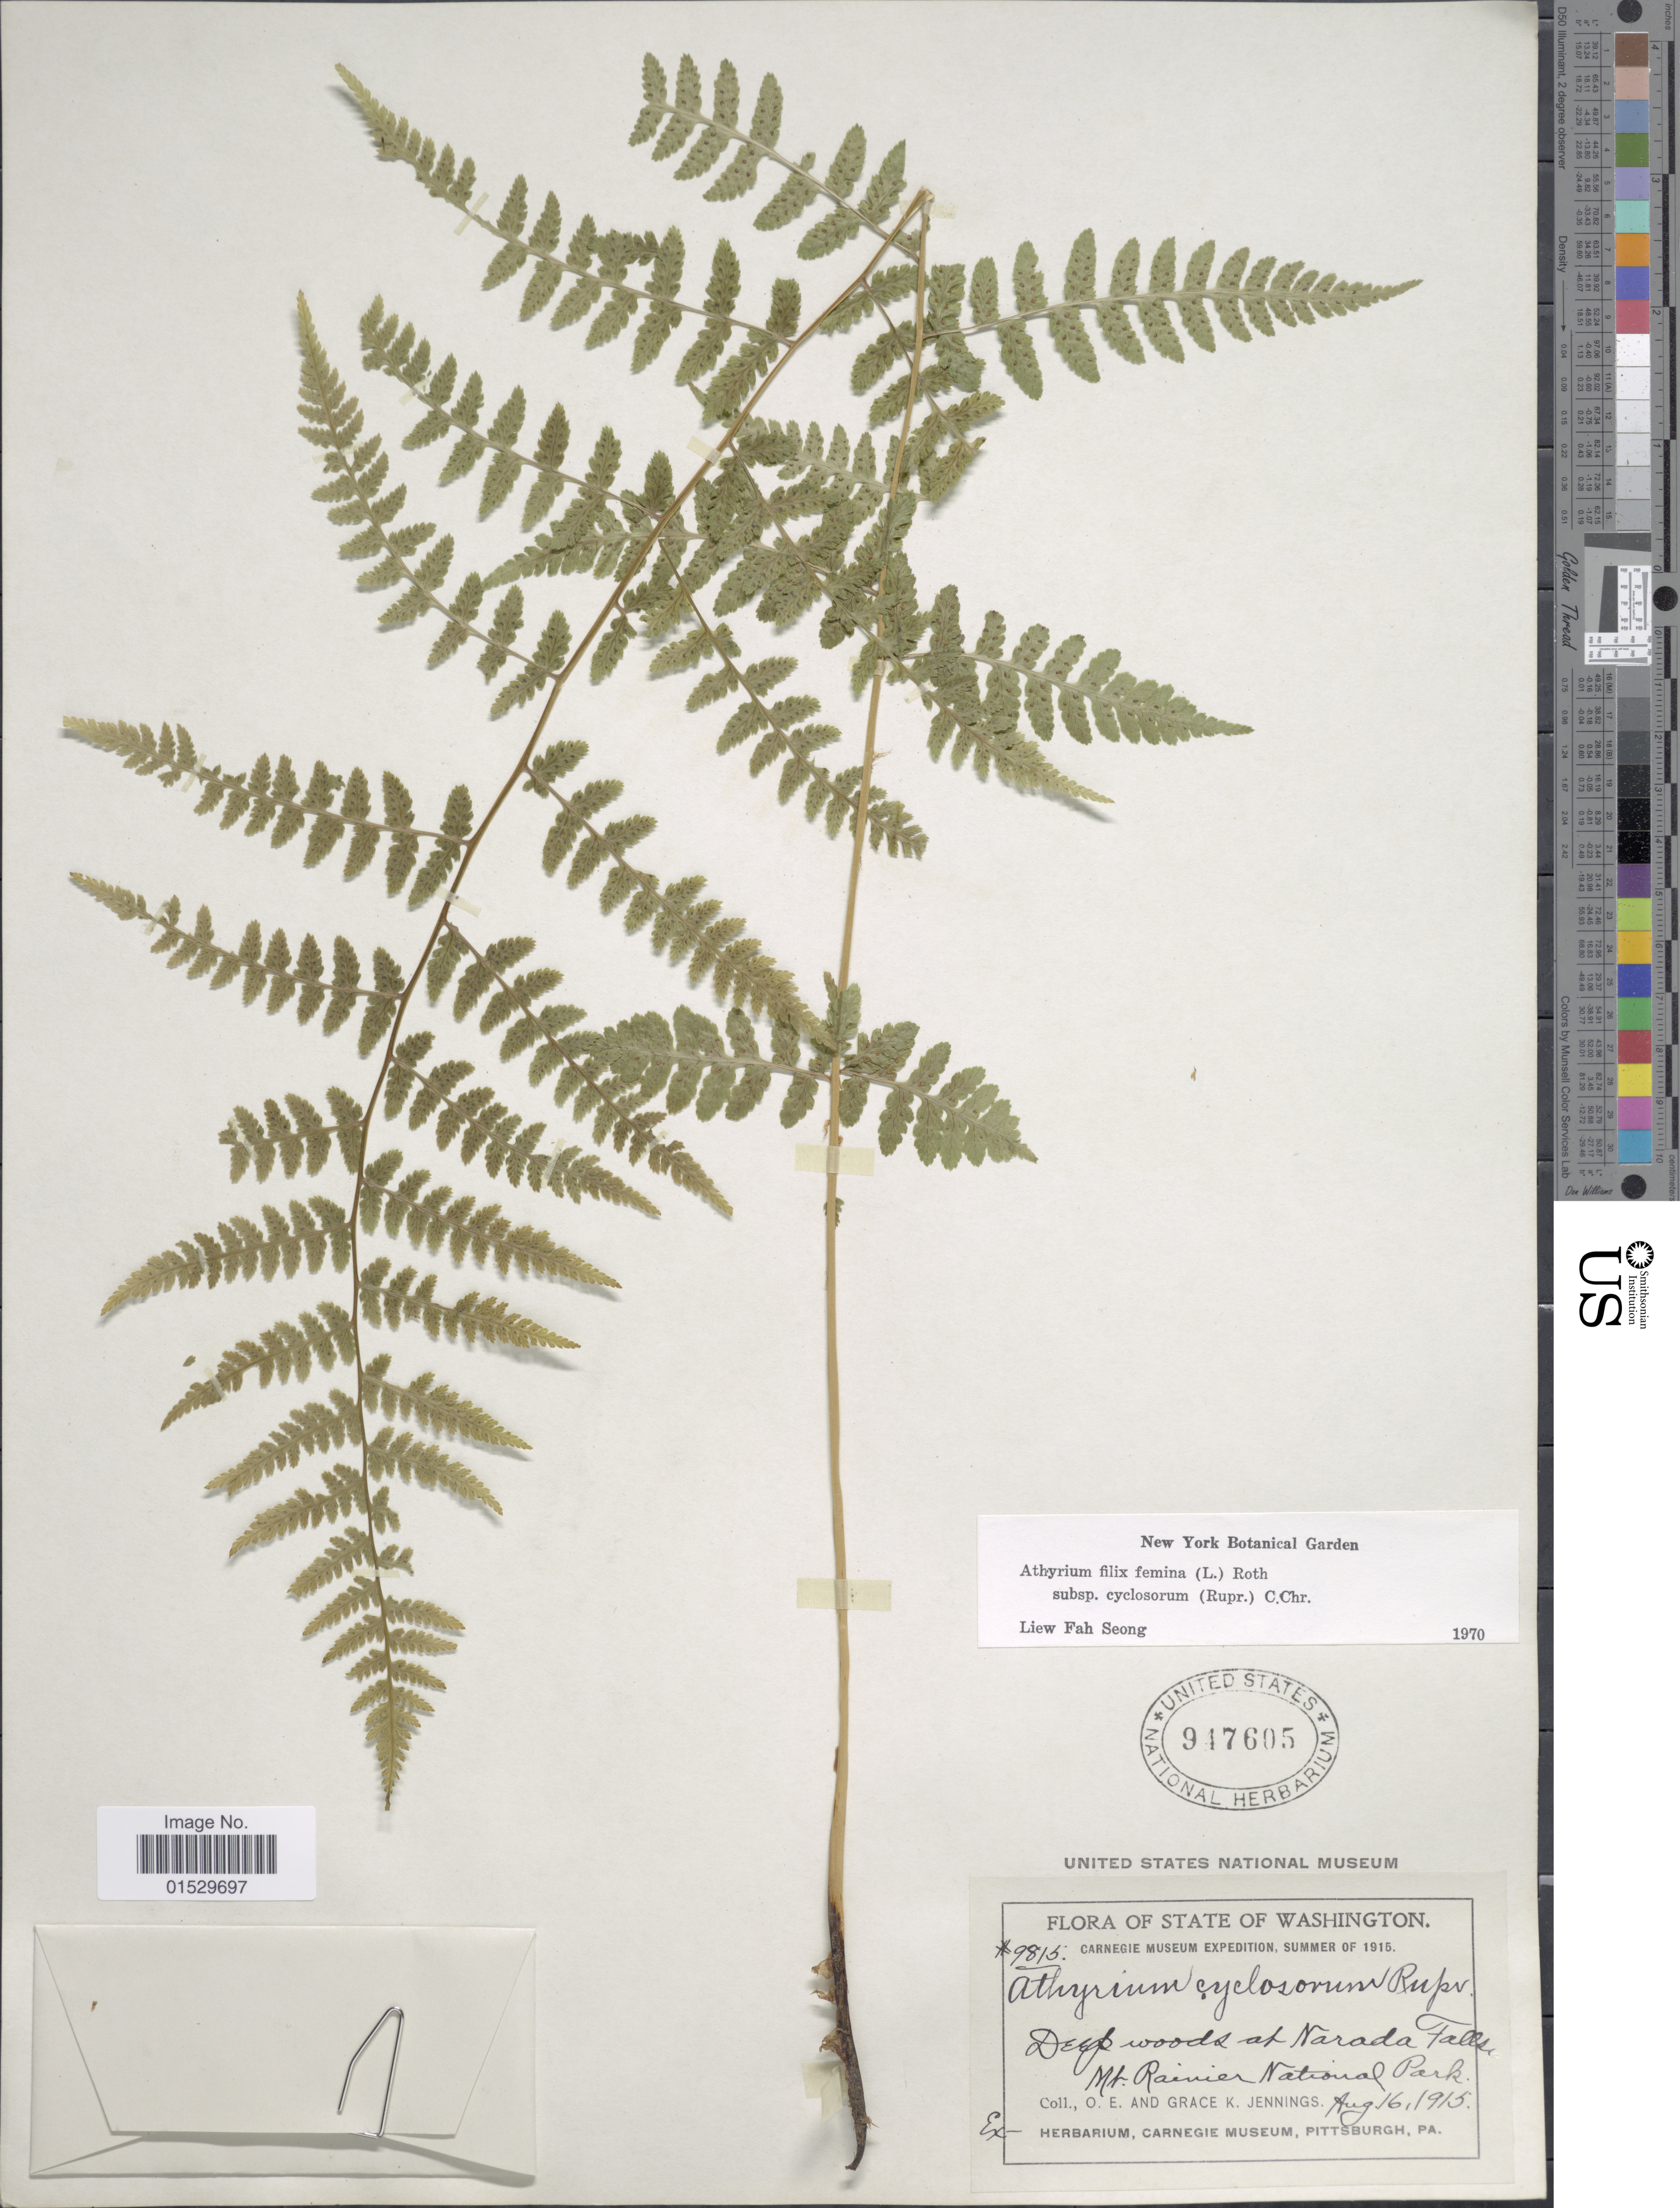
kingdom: Plantae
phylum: Tracheophyta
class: Polypodiopsida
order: Polypodiales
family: Athyriaceae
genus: Athyrium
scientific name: Athyrium filix-femina subsp. cyclosorum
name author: (Rupr.) C. Chr.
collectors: O. E. Jennings & G. K. Jennings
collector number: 9815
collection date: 1915-08-16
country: United States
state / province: Washington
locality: State of Washington, deep woods at Narada Falls, Mt. Rainier National Park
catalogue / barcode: US 947605